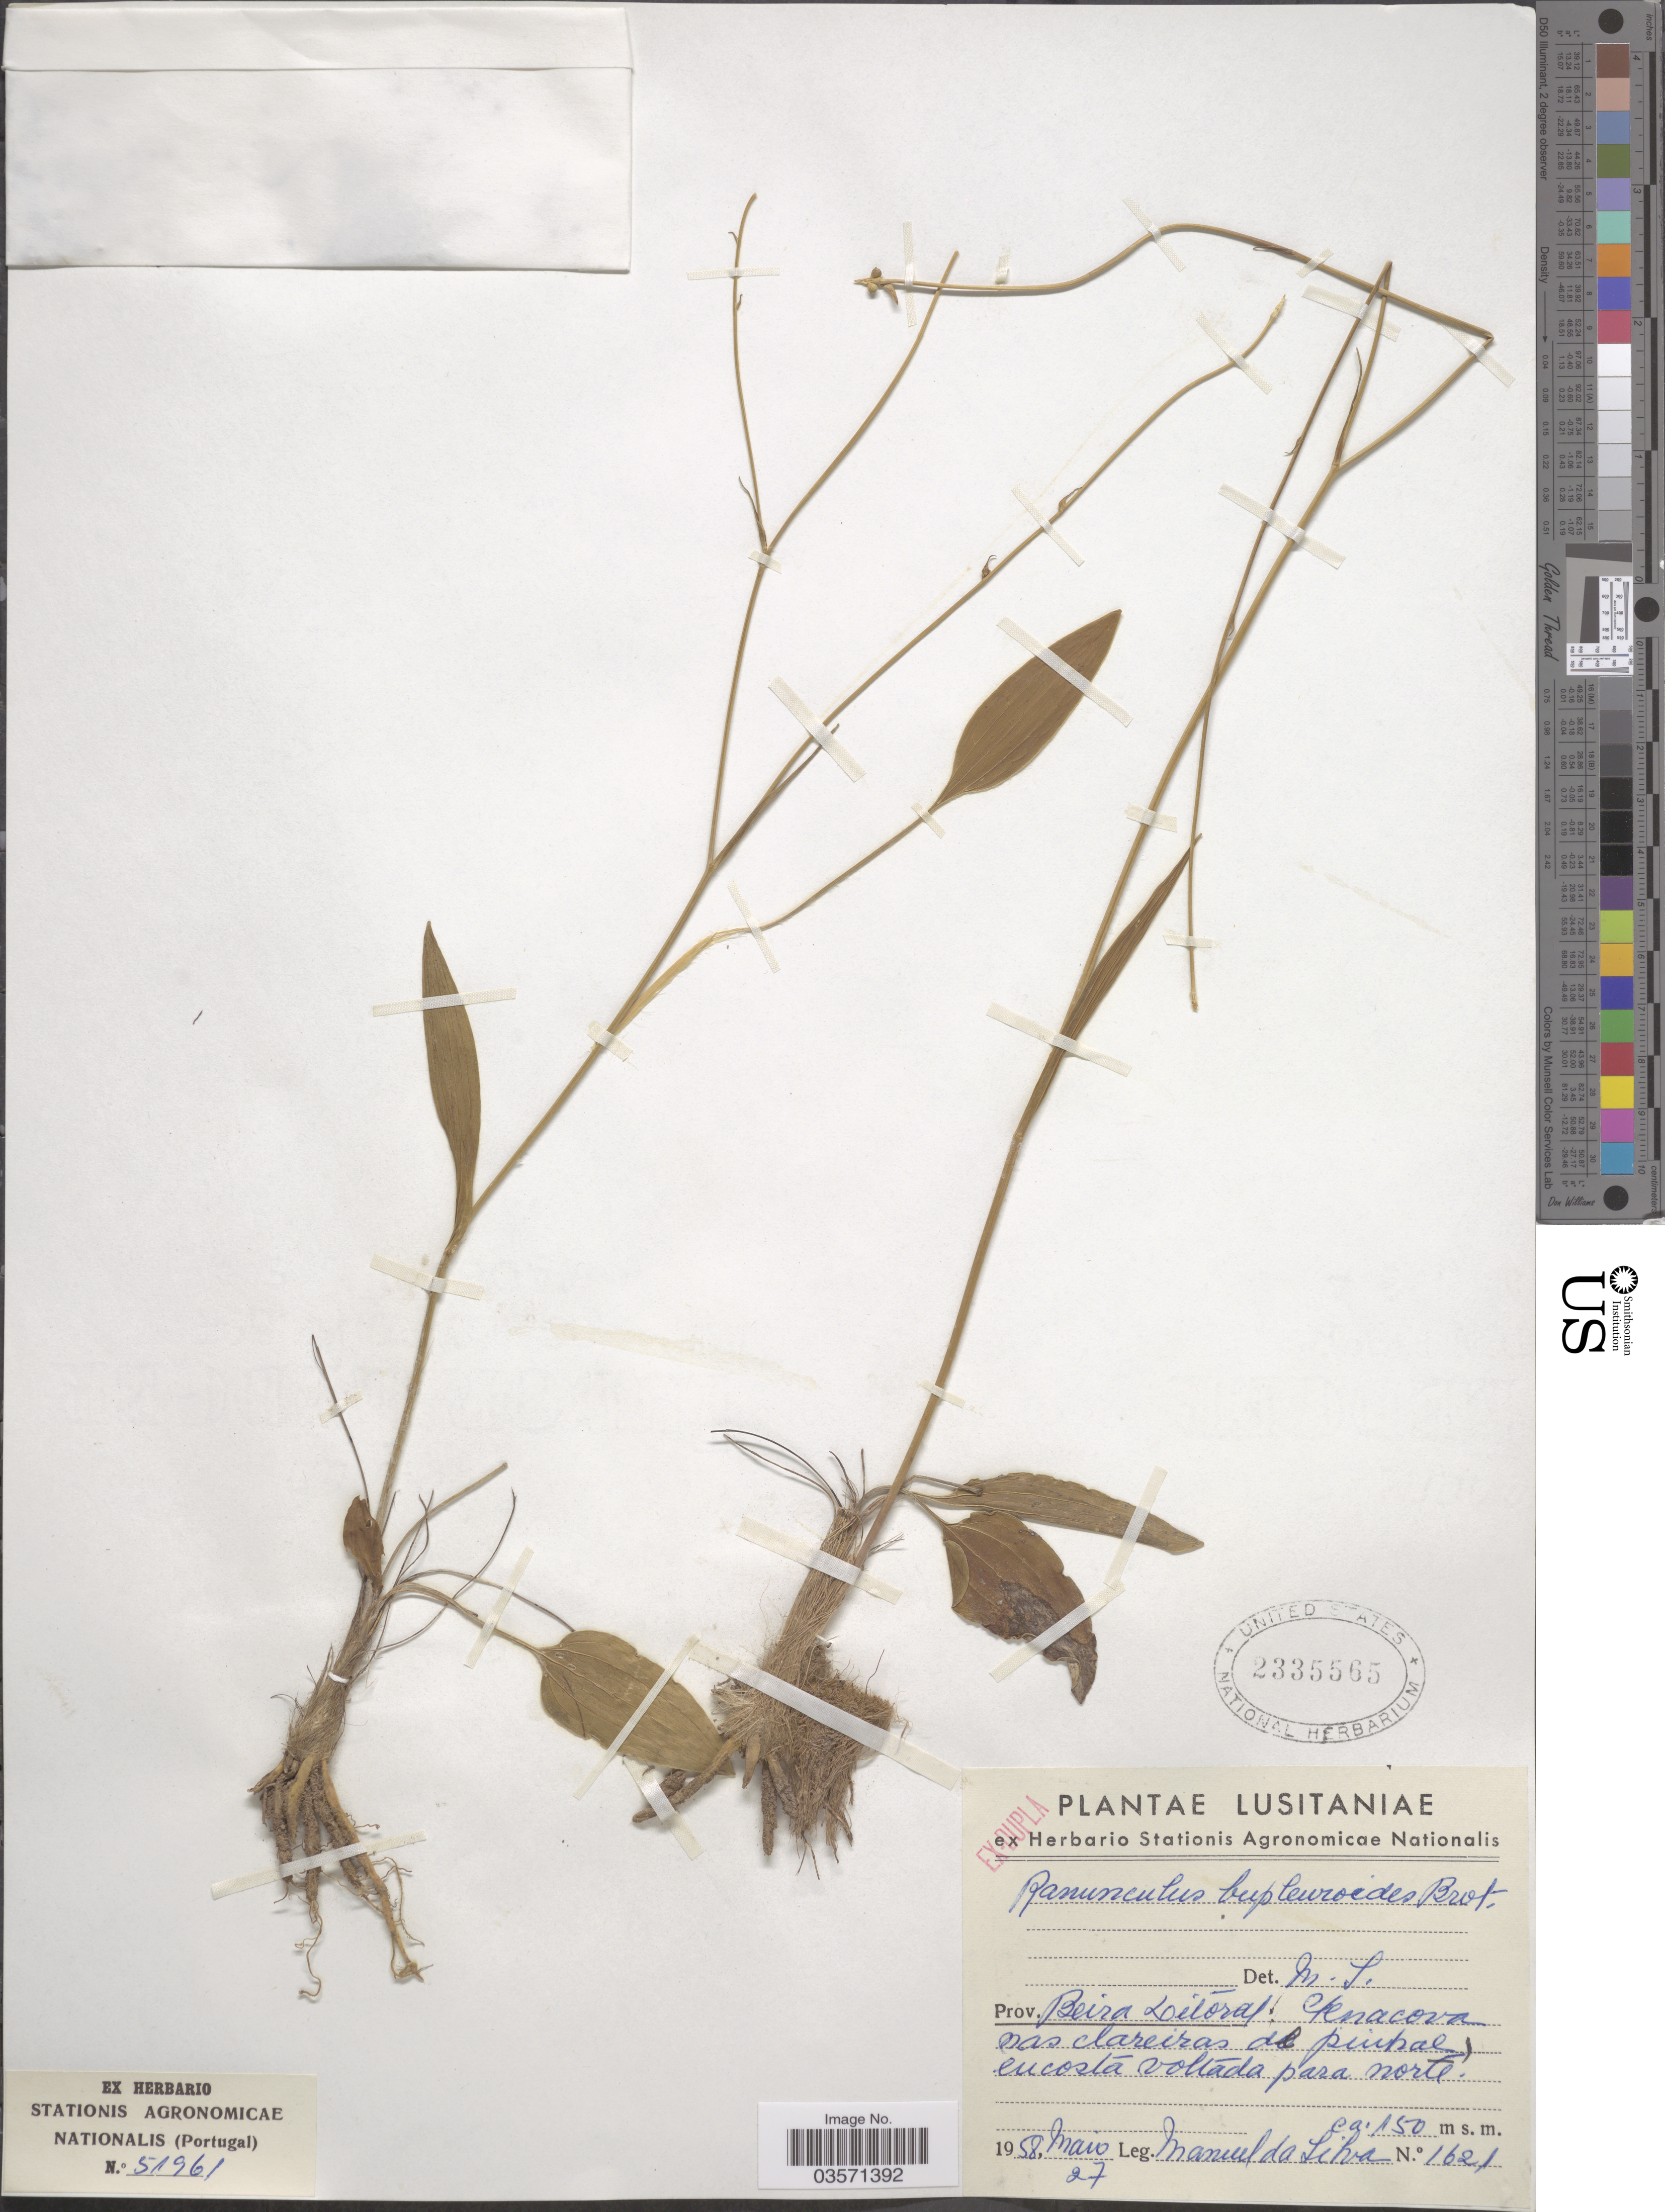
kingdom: Plantae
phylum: Tracheophyta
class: Magnoliopsida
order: Ranunculales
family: Ranunculaceae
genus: Ranunculus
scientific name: Ranunculus bupleuroides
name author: Brot.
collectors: M. Da Silva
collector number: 1621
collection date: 1958-05-27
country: Portugal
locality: Lusitaniae. Prov. Beira Litoral: Knacova mas clareiras de pinhal, encosta voltada para norte.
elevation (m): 150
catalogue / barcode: US 2335565